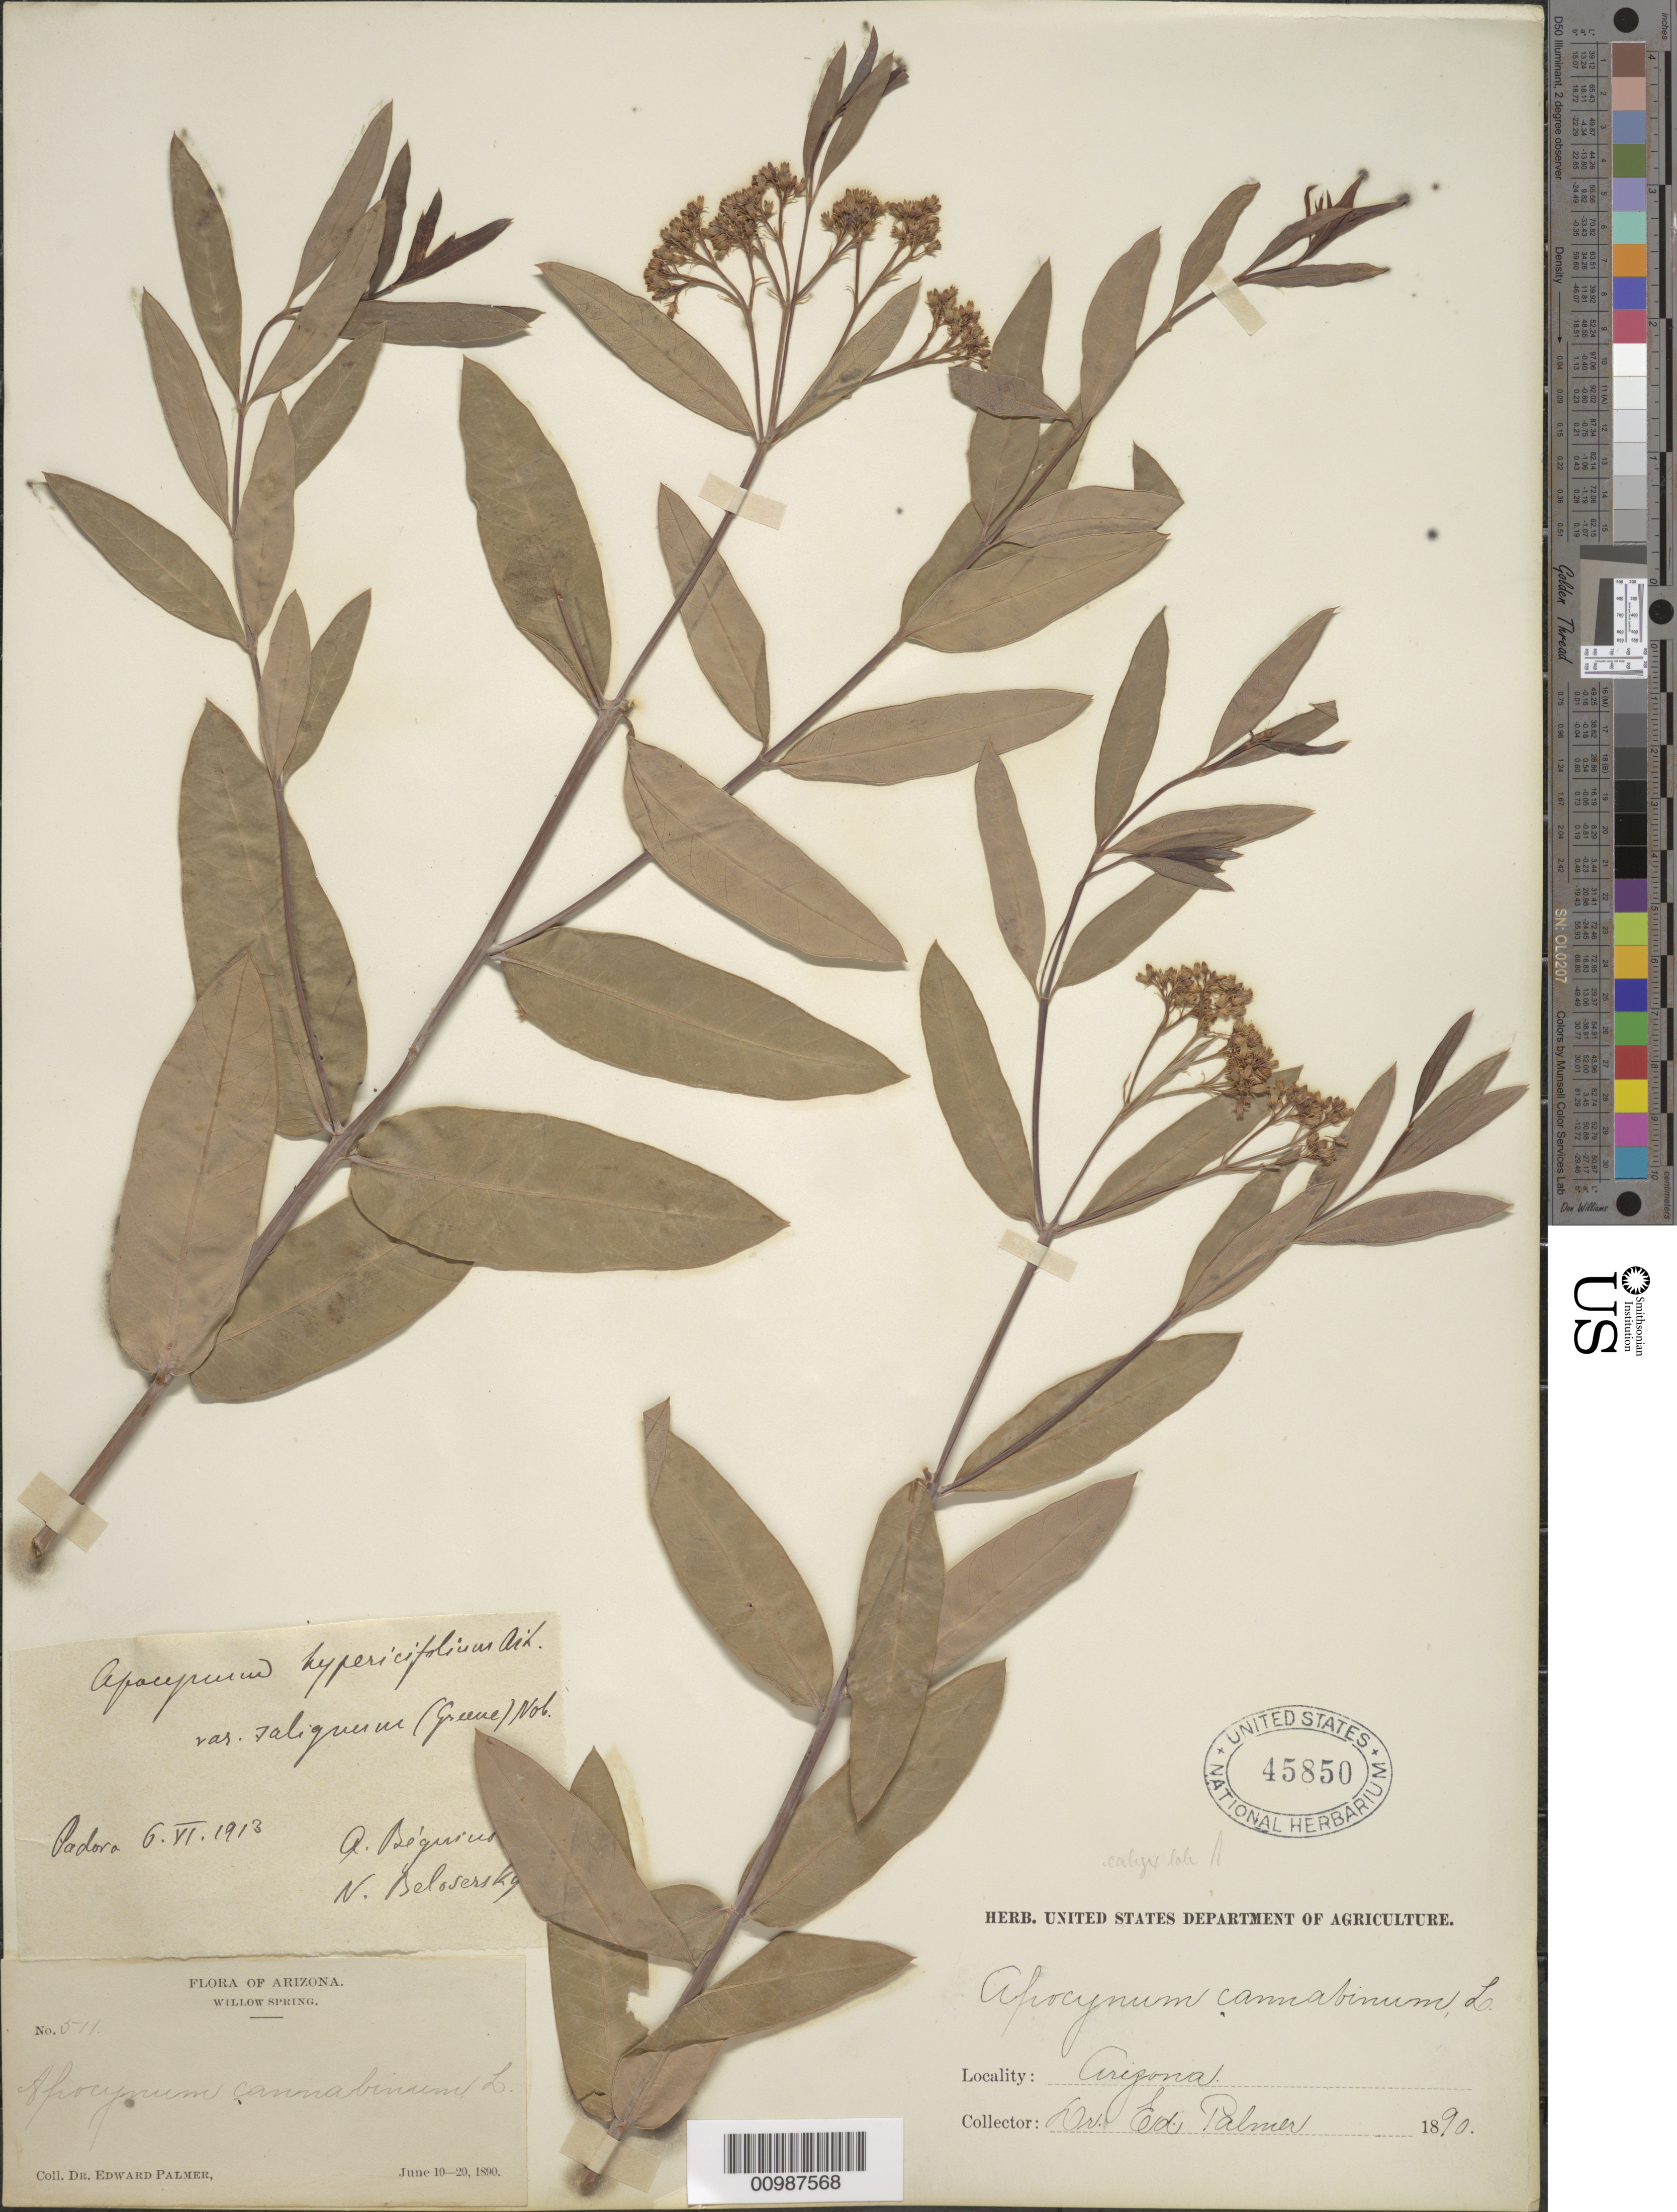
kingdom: Plantae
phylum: Tracheophyta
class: Magnoliopsida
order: Gentianales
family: Apocynaceae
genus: Apocynum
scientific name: Apocynum cannabinum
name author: L.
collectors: D. E. Palmer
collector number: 511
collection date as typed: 10 Jun 1890 to 20 Jun 1890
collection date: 1890-06-10/1890-06-20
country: United States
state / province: Arizona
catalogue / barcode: US 45850